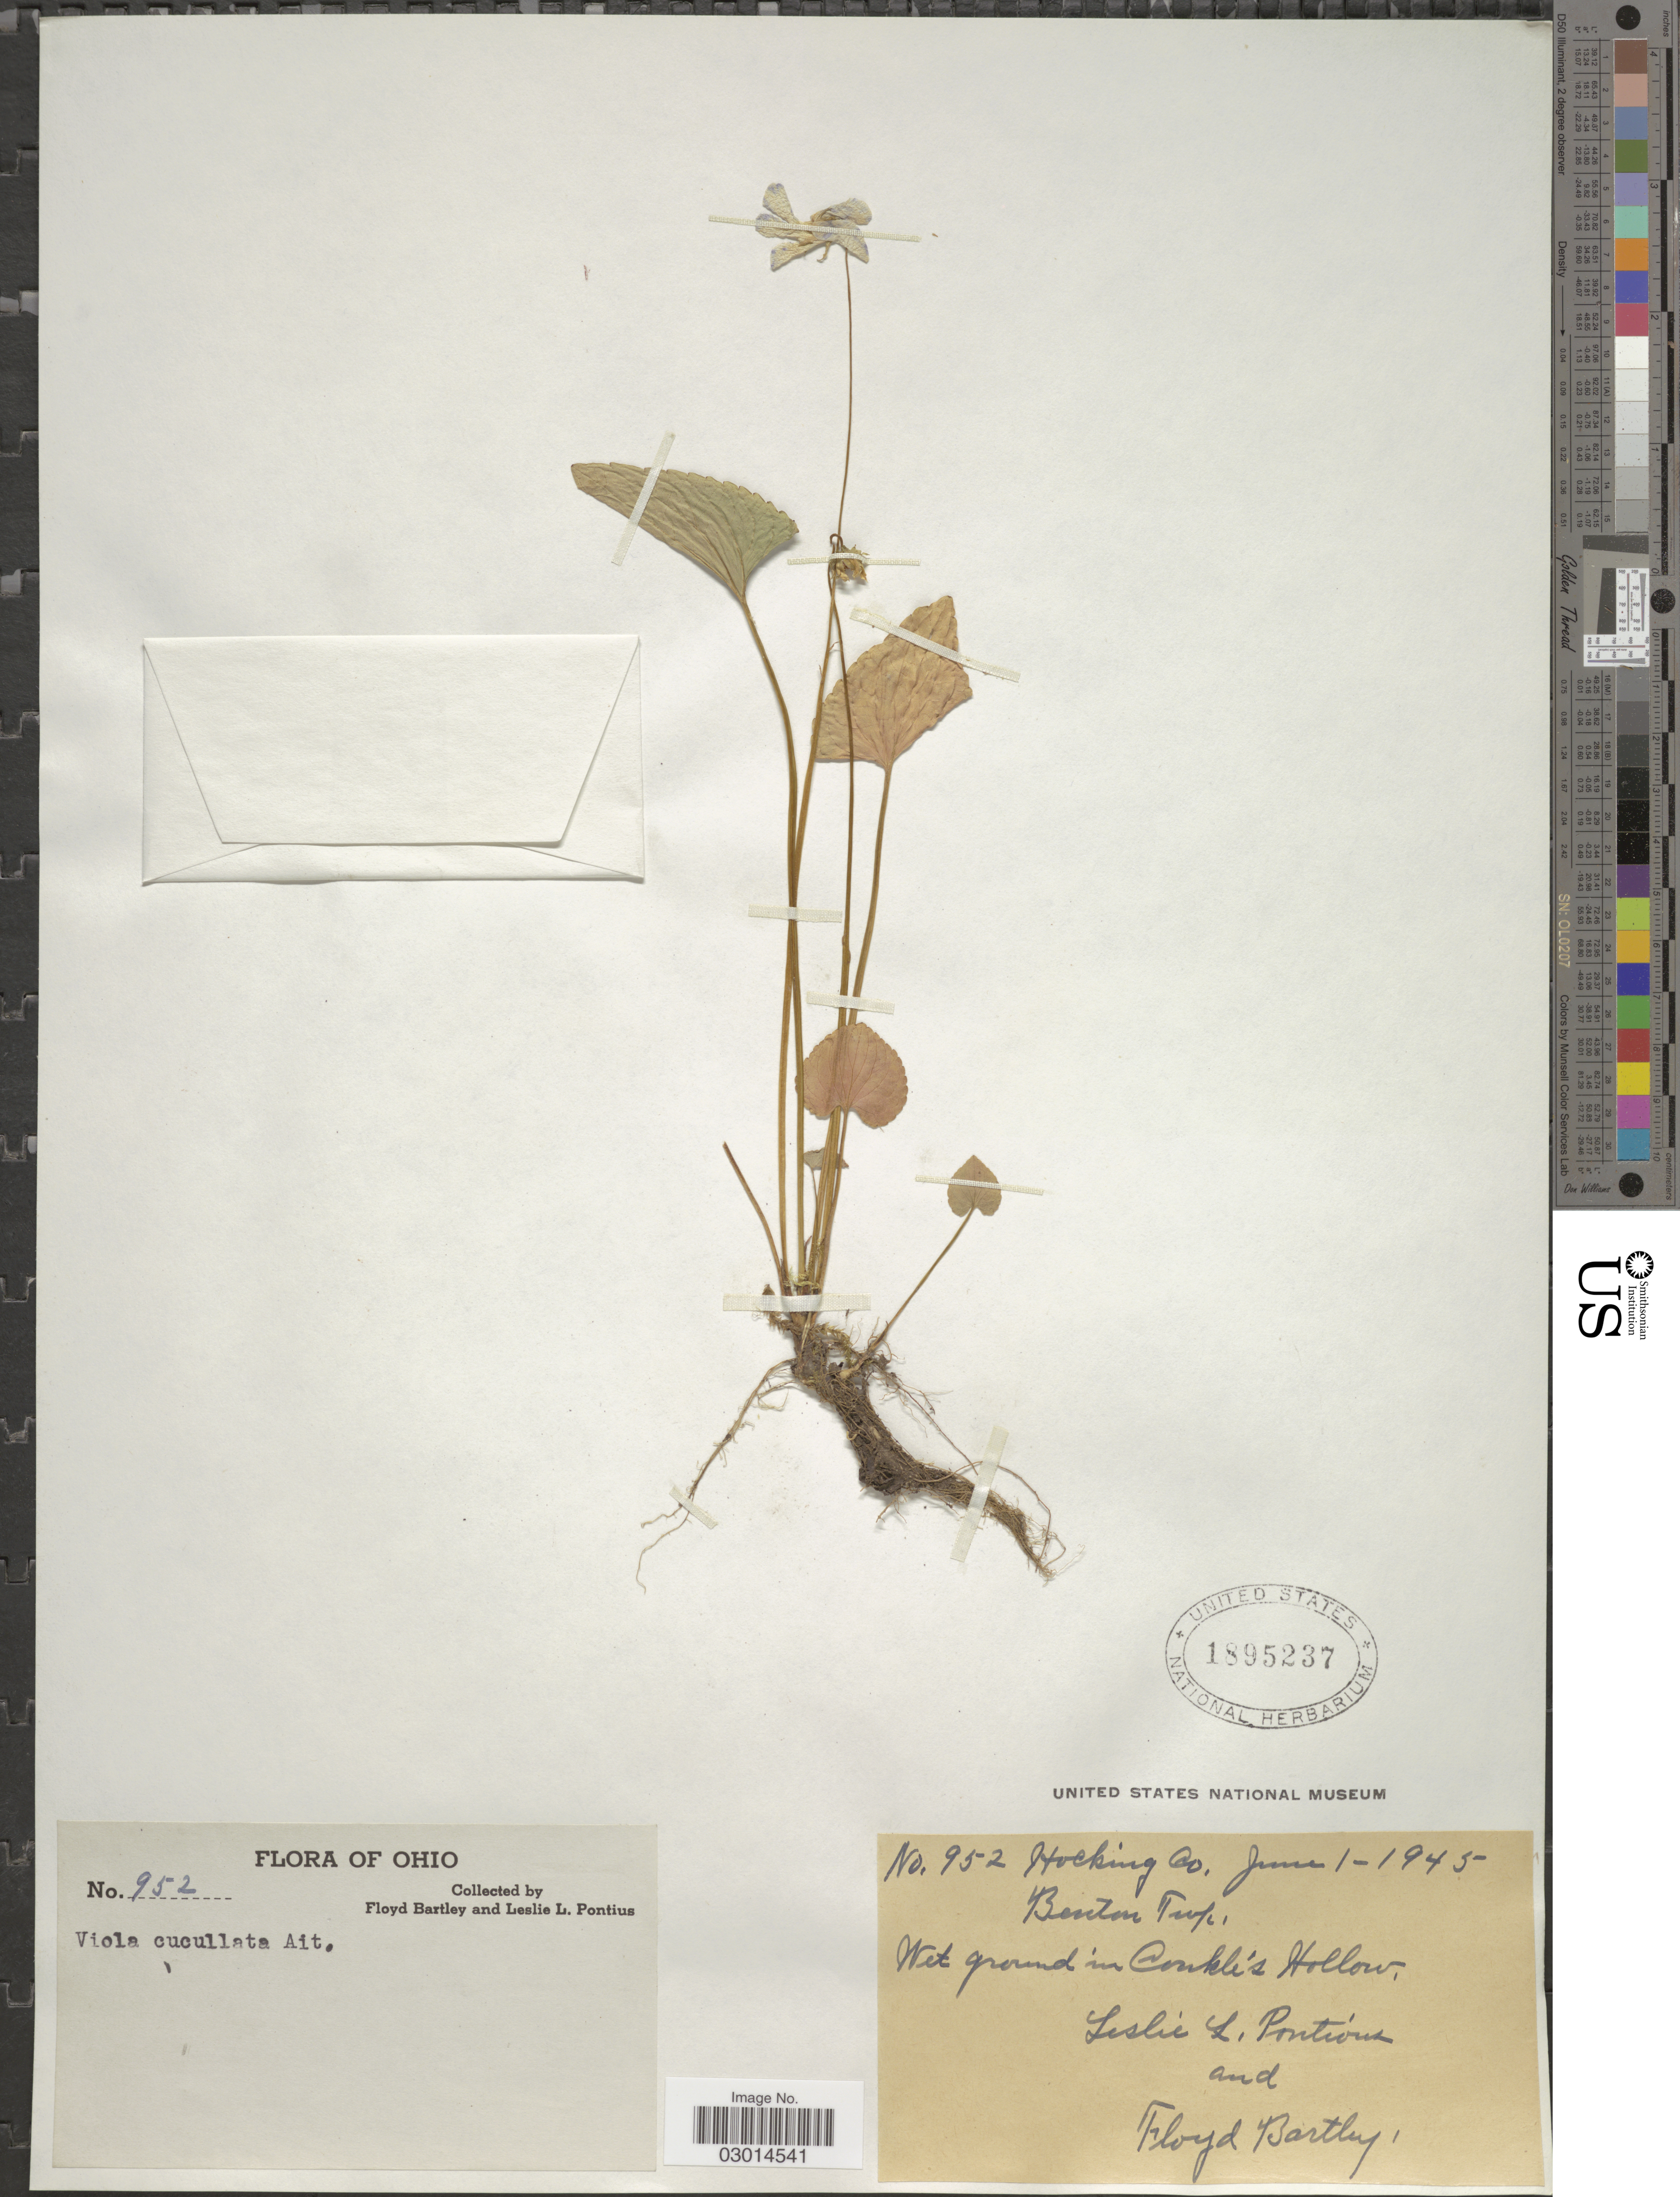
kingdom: Plantae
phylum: Tracheophyta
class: Magnoliopsida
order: Malpighiales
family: Violaceae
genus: Viola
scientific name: Viola cucullata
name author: Aiton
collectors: L. L. Pontious & F. Bartley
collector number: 952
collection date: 1945-06-01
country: United States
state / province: Ohio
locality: Hocking Co. Benton Twp., Wet ground in Conkle's Hollow.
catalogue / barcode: US 1895237